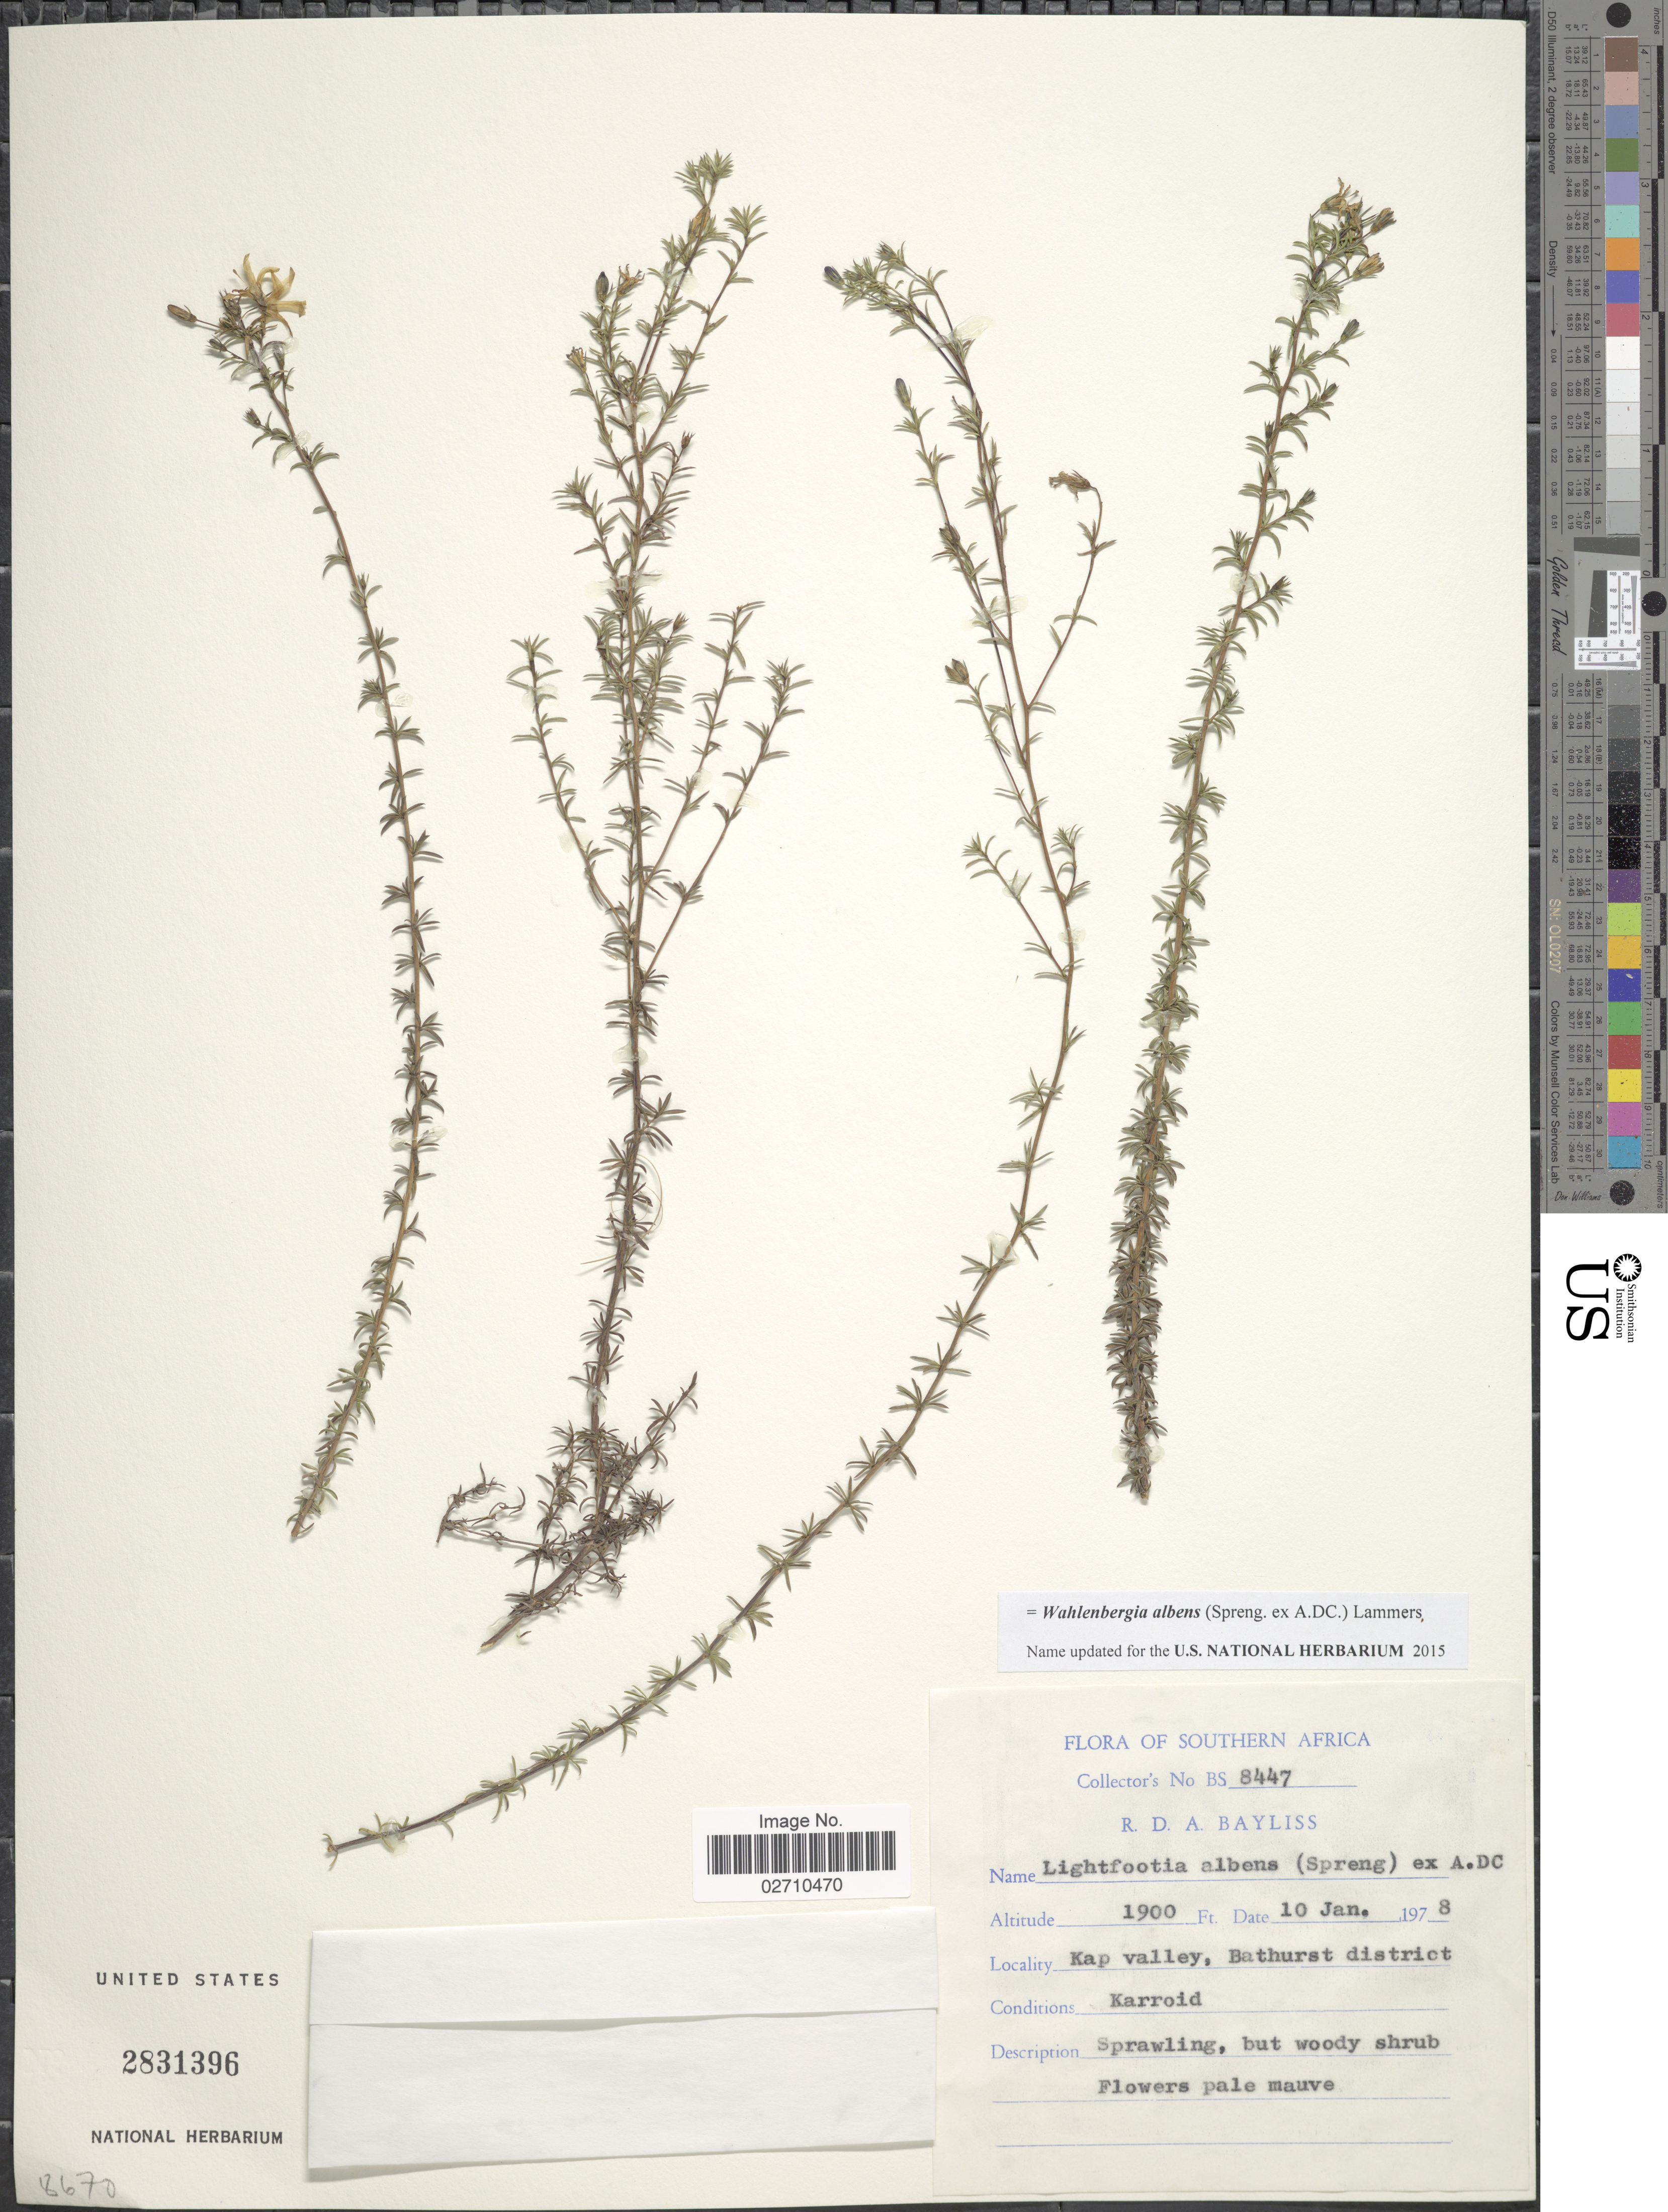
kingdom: Plantae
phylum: Tracheophyta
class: Magnoliopsida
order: Asterales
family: Campanulaceae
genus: Wahlenbergia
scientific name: Wahlenbergia albens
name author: (Spreng. ex A. DC.) Lammers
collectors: R. Bayliss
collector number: BS8447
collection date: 1978-01-10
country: South Africa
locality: Southern Africa. Kap valley, Bathurst district.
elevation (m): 579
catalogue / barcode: US 2831396